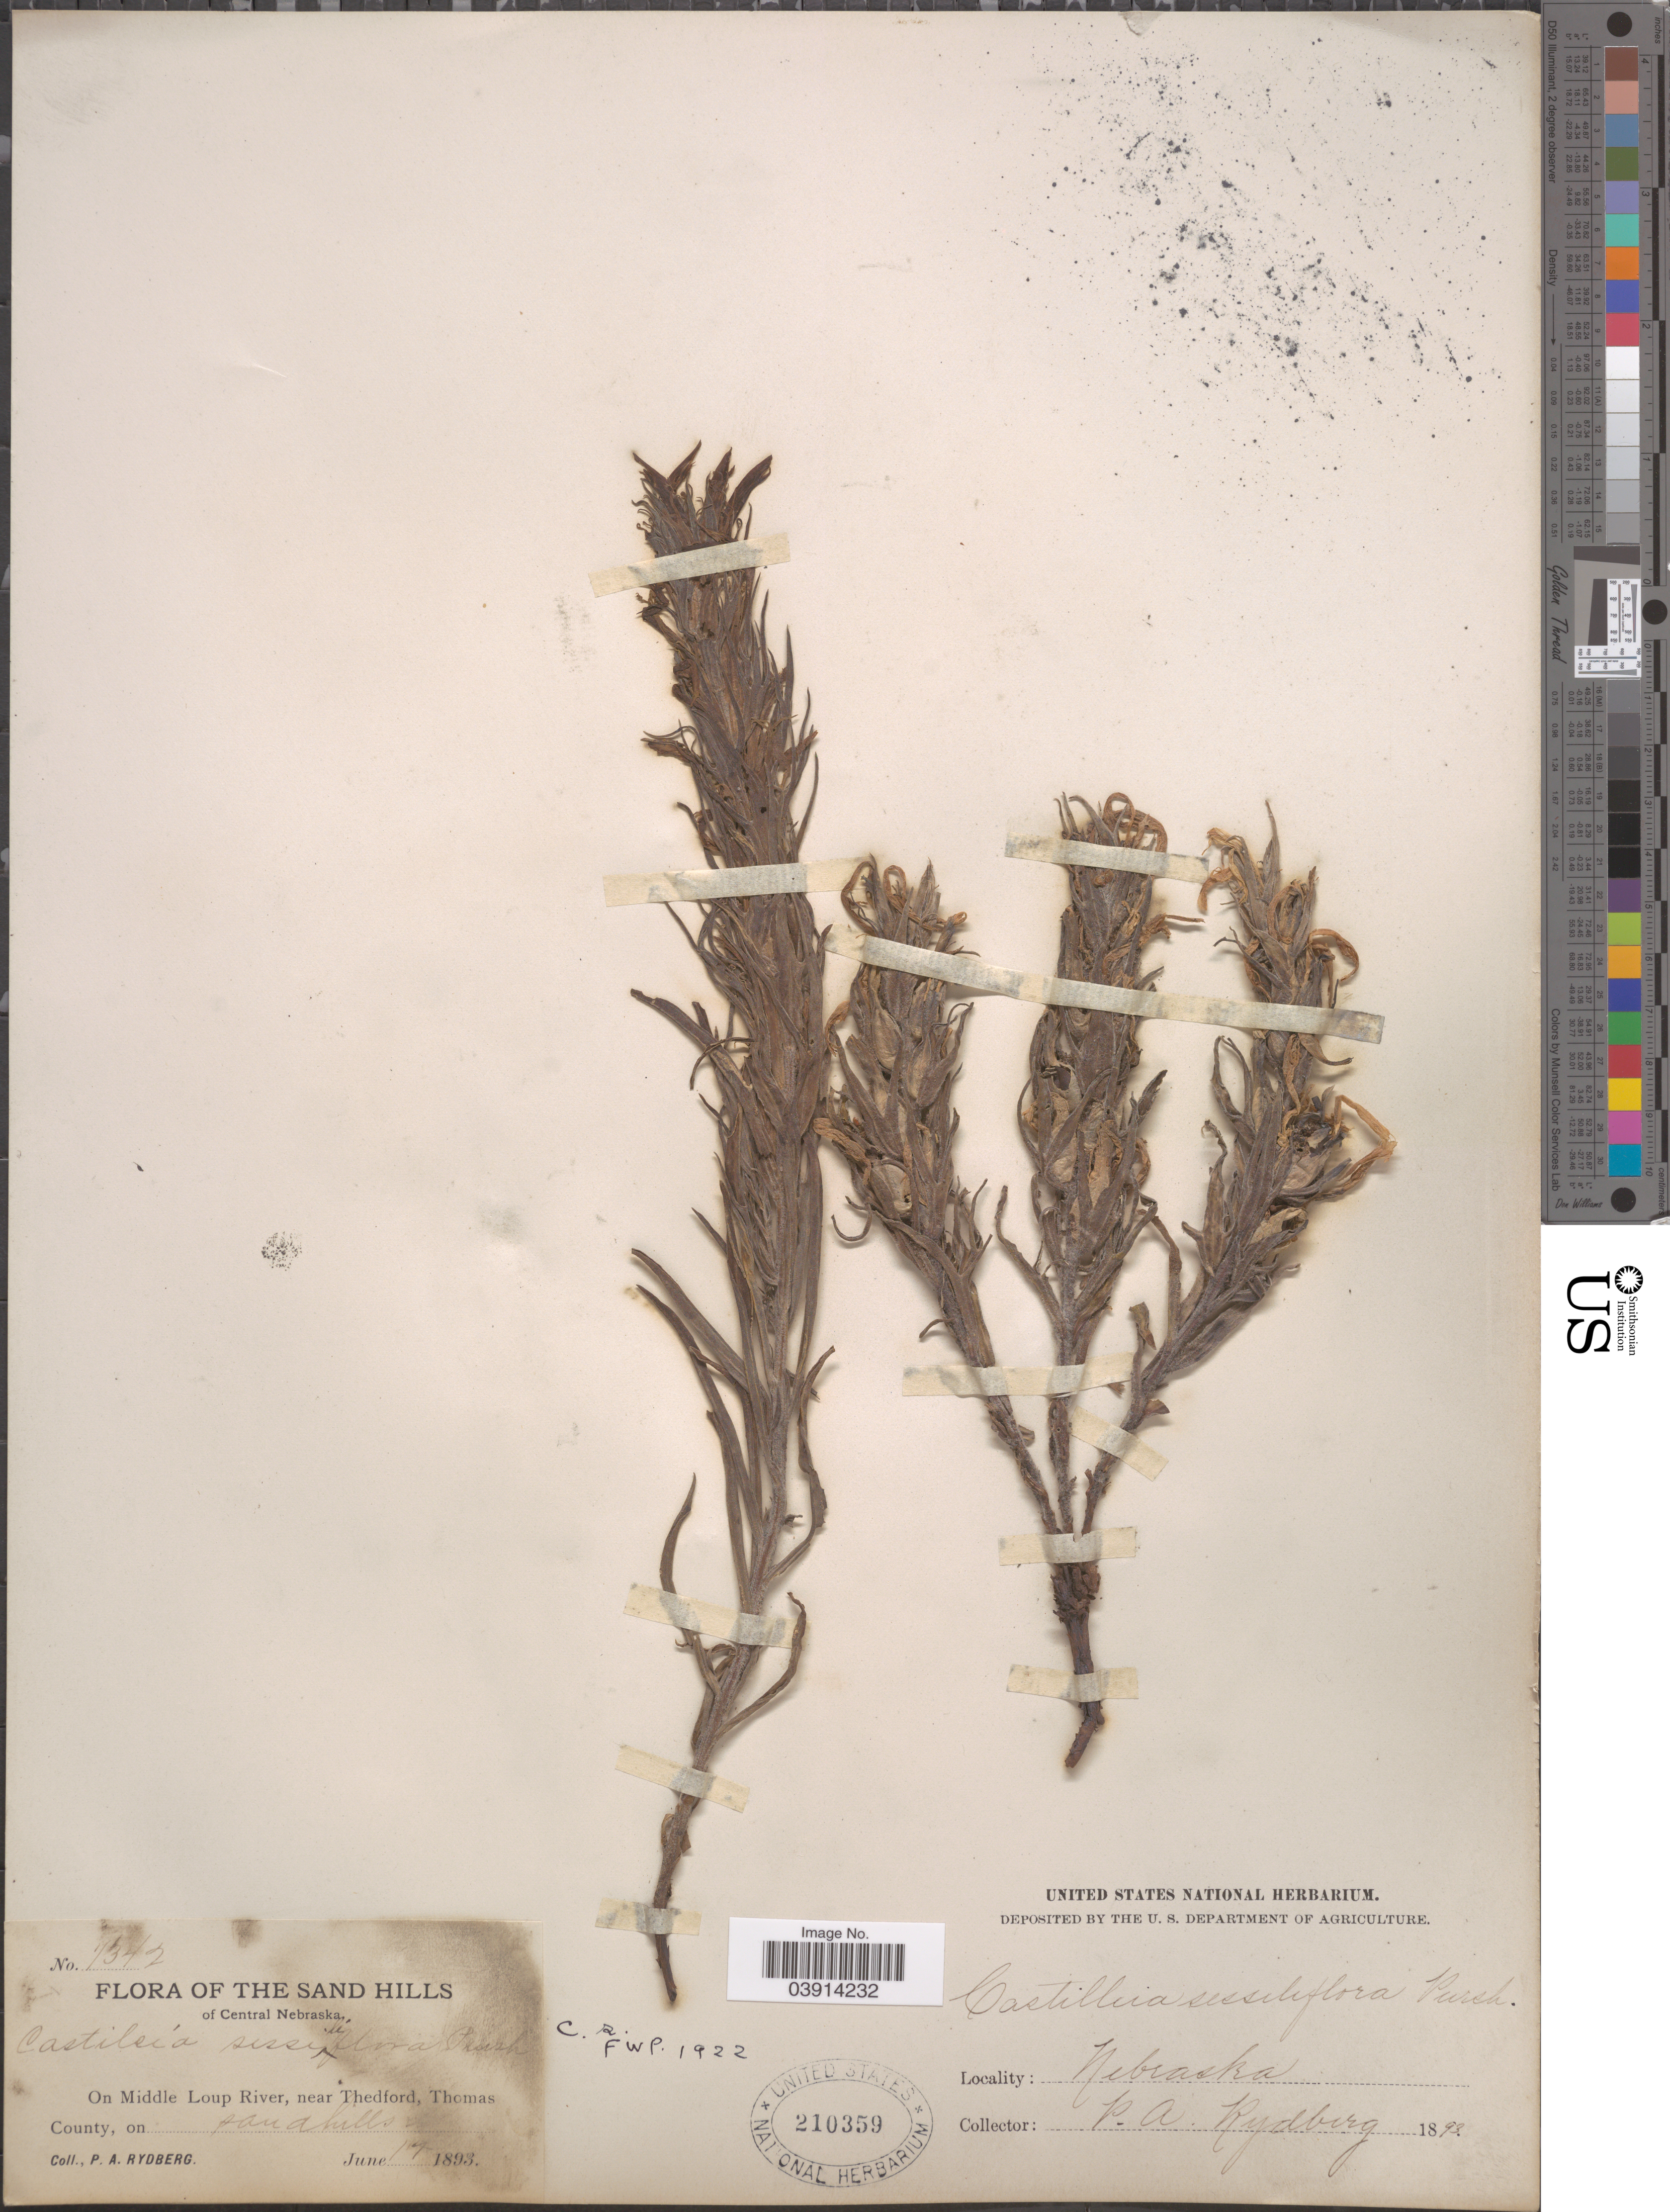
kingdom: Plantae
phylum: Tracheophyta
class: Magnoliopsida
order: Lamiales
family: Orobanchaceae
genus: Castilleja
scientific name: Castilleja sessiliflora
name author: Pursh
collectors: P. A. Rydberg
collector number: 7342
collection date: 1893-06-17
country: United States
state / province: Nebraska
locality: The Sand Hills of Central Nebraska. On Middle Loup River, near Thedford, Thomas County.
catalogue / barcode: US 210359